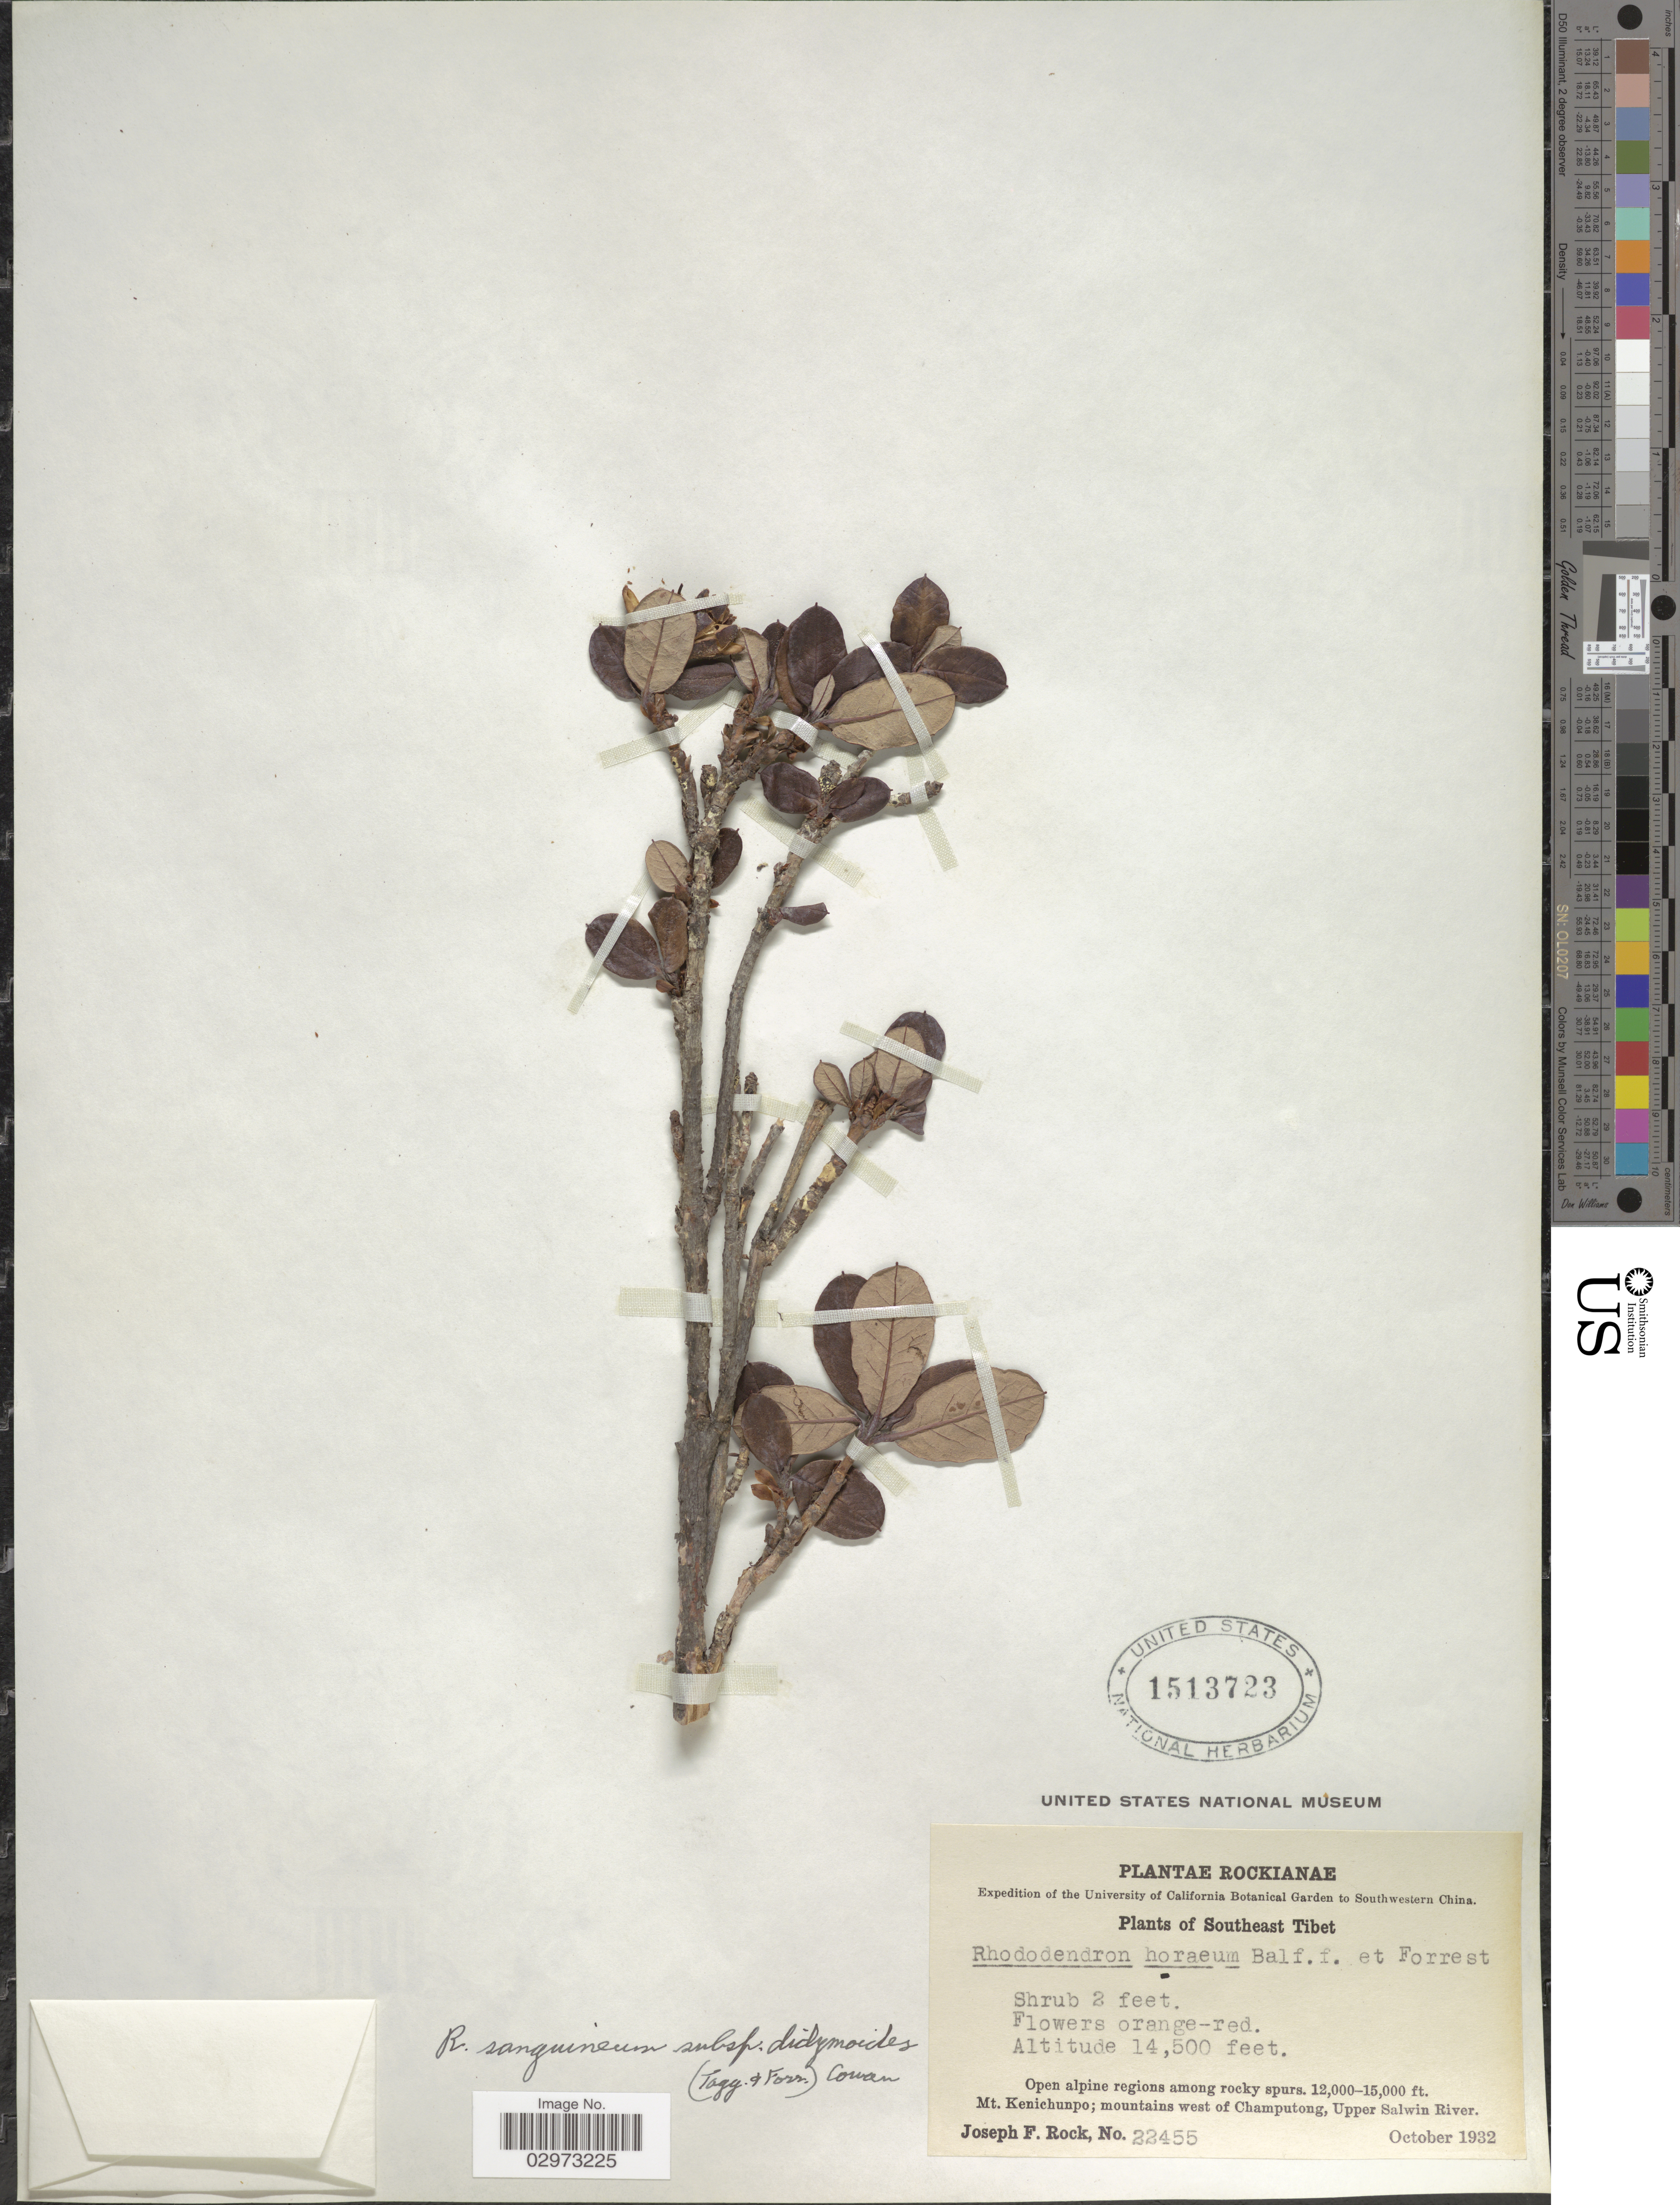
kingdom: Plantae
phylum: Tracheophyta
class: Magnoliopsida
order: Ericales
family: Ericaceae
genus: Rhododendron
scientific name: Rhododendron sanguineum subsp. didymoides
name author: (Tagg & Forrest) Cowan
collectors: J. F. Rock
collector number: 22455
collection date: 1932-10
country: China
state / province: Xizang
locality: Southwestern China. Southeast Tibet. Open alpine regions among rocky spurs. Mt. Kenichunpo; mountains west of Champutong, Upper Salwin River.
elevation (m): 4420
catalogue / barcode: US 1513723